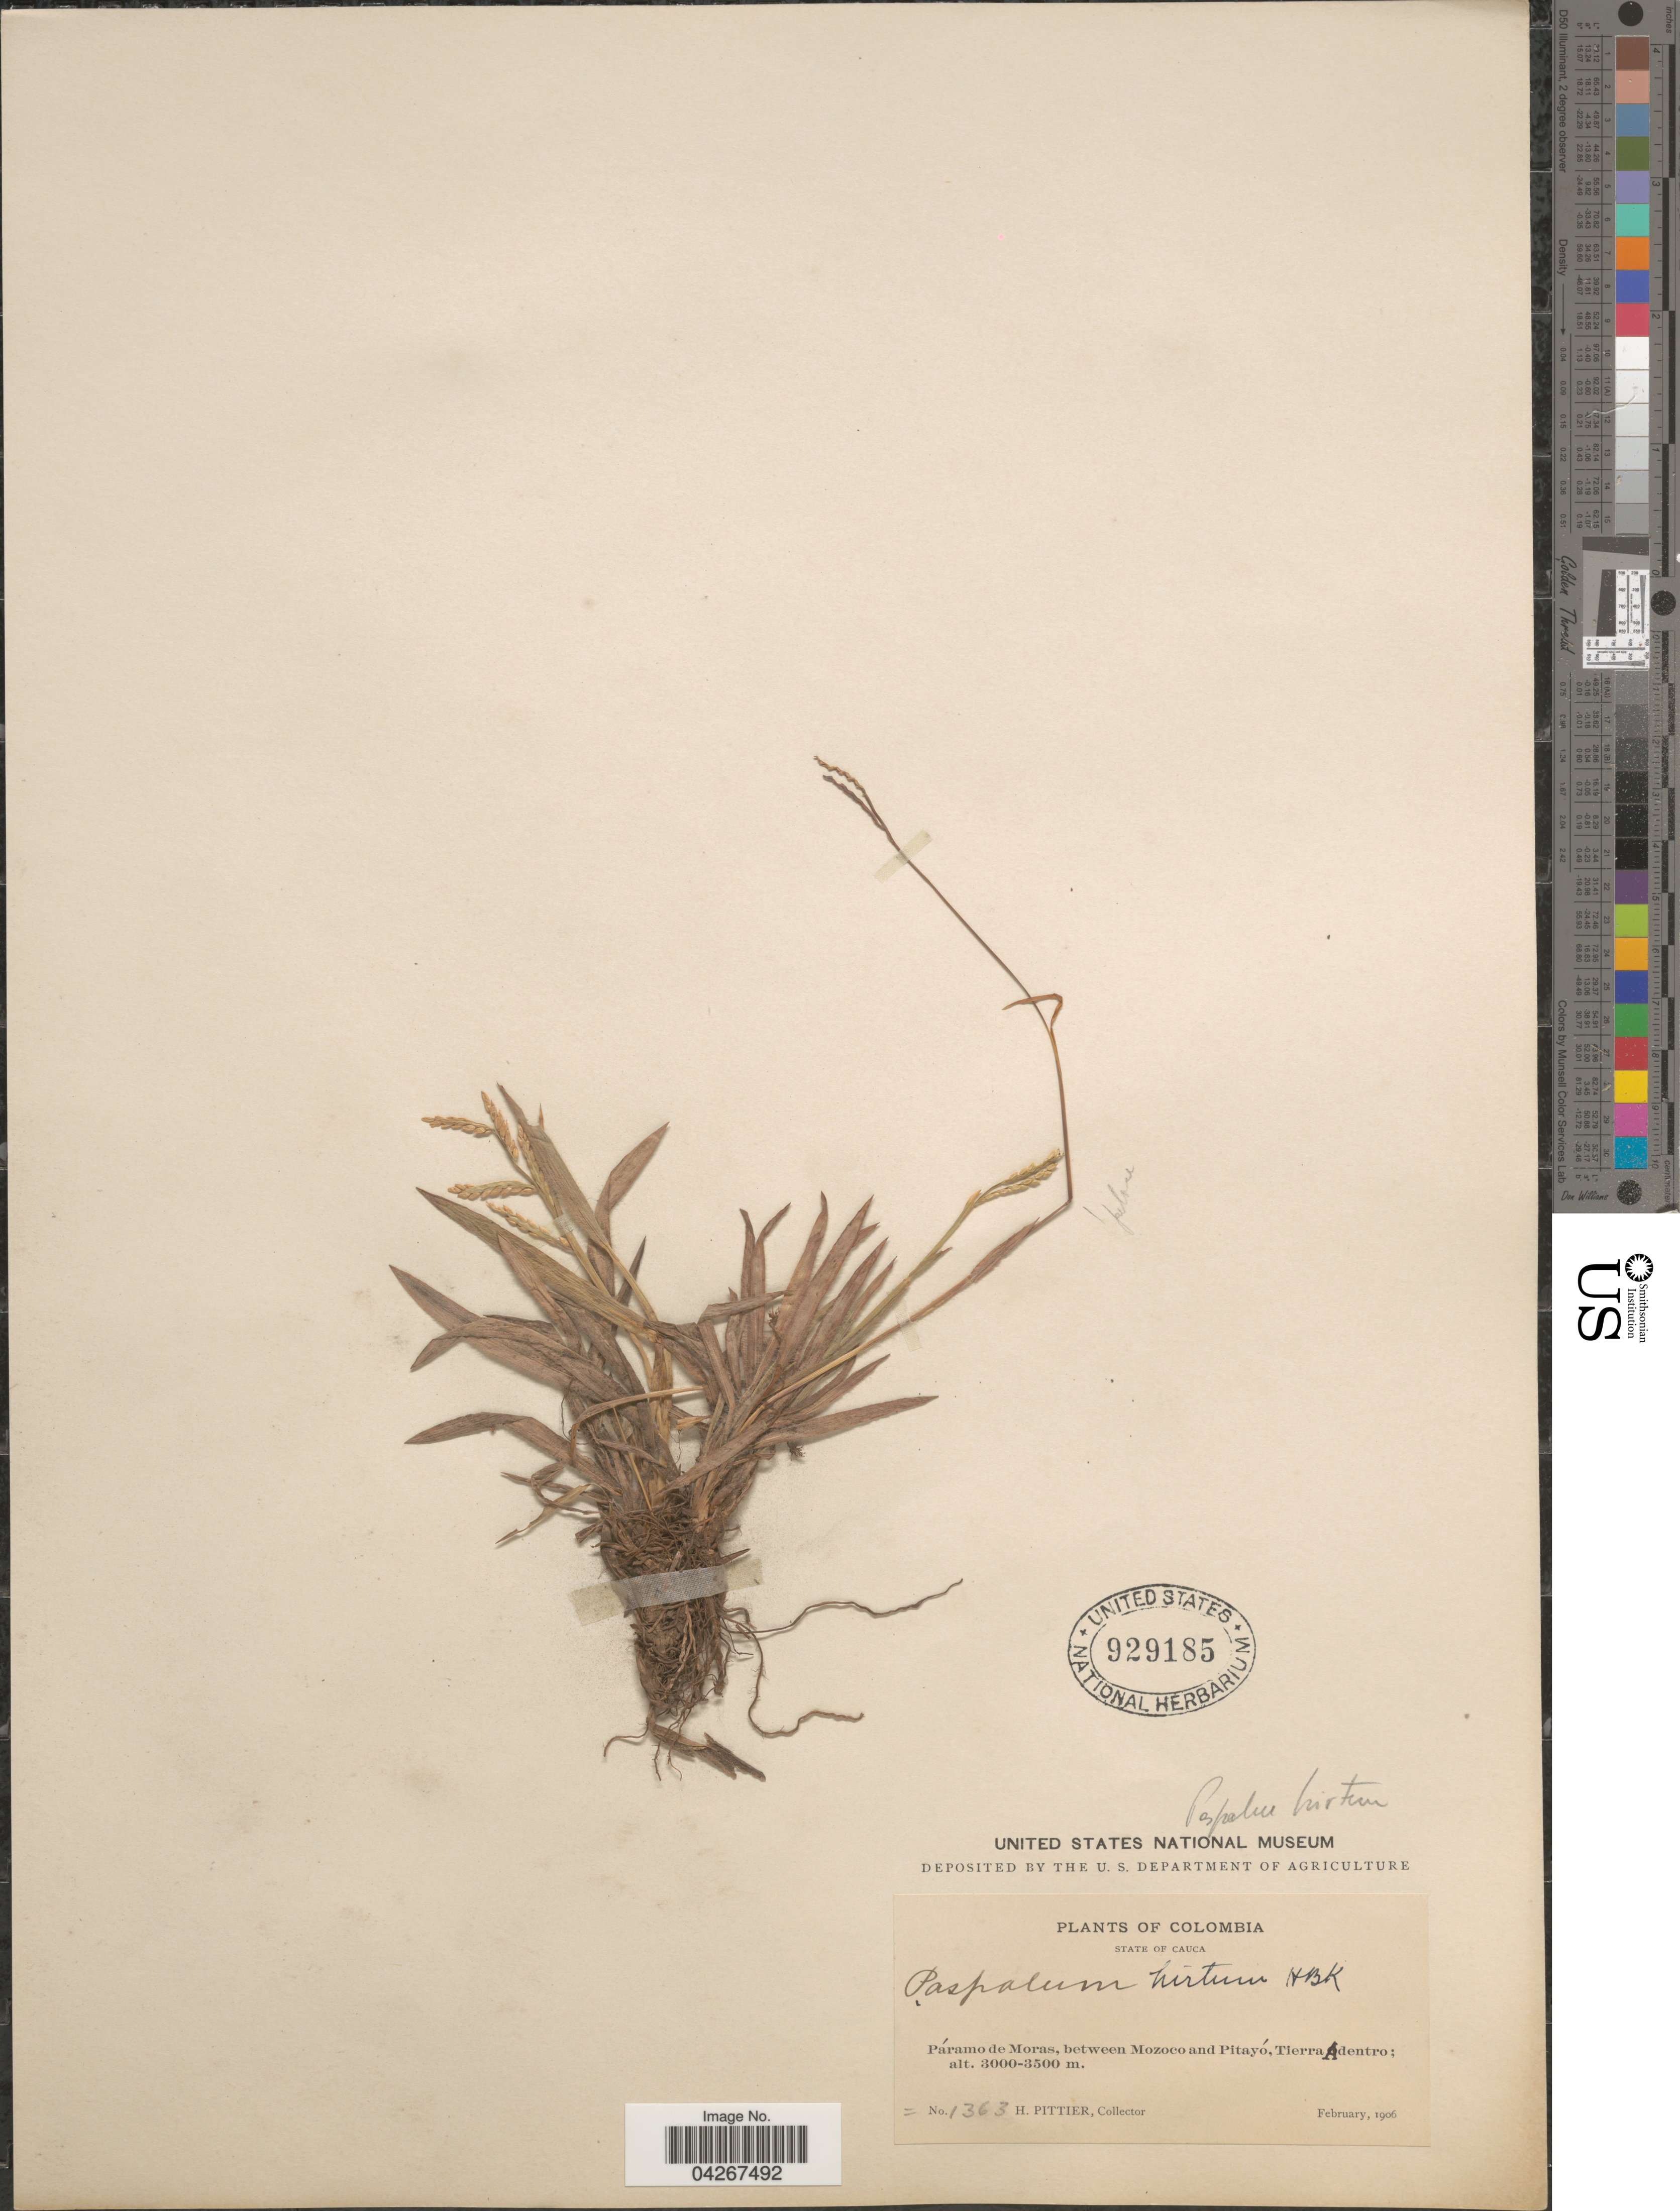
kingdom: Plantae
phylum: Tracheophyta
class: Liliopsida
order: Poales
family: Poaceae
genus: Paspalum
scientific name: Paspalum bonplandianum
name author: Flüggé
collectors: H. F. Pittier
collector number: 1363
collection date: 1906-02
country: Colombia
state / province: Cauca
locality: Páramo de Moras, between Mozoco and Pitayó, Tierra Adentro.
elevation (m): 3000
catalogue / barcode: US 929185